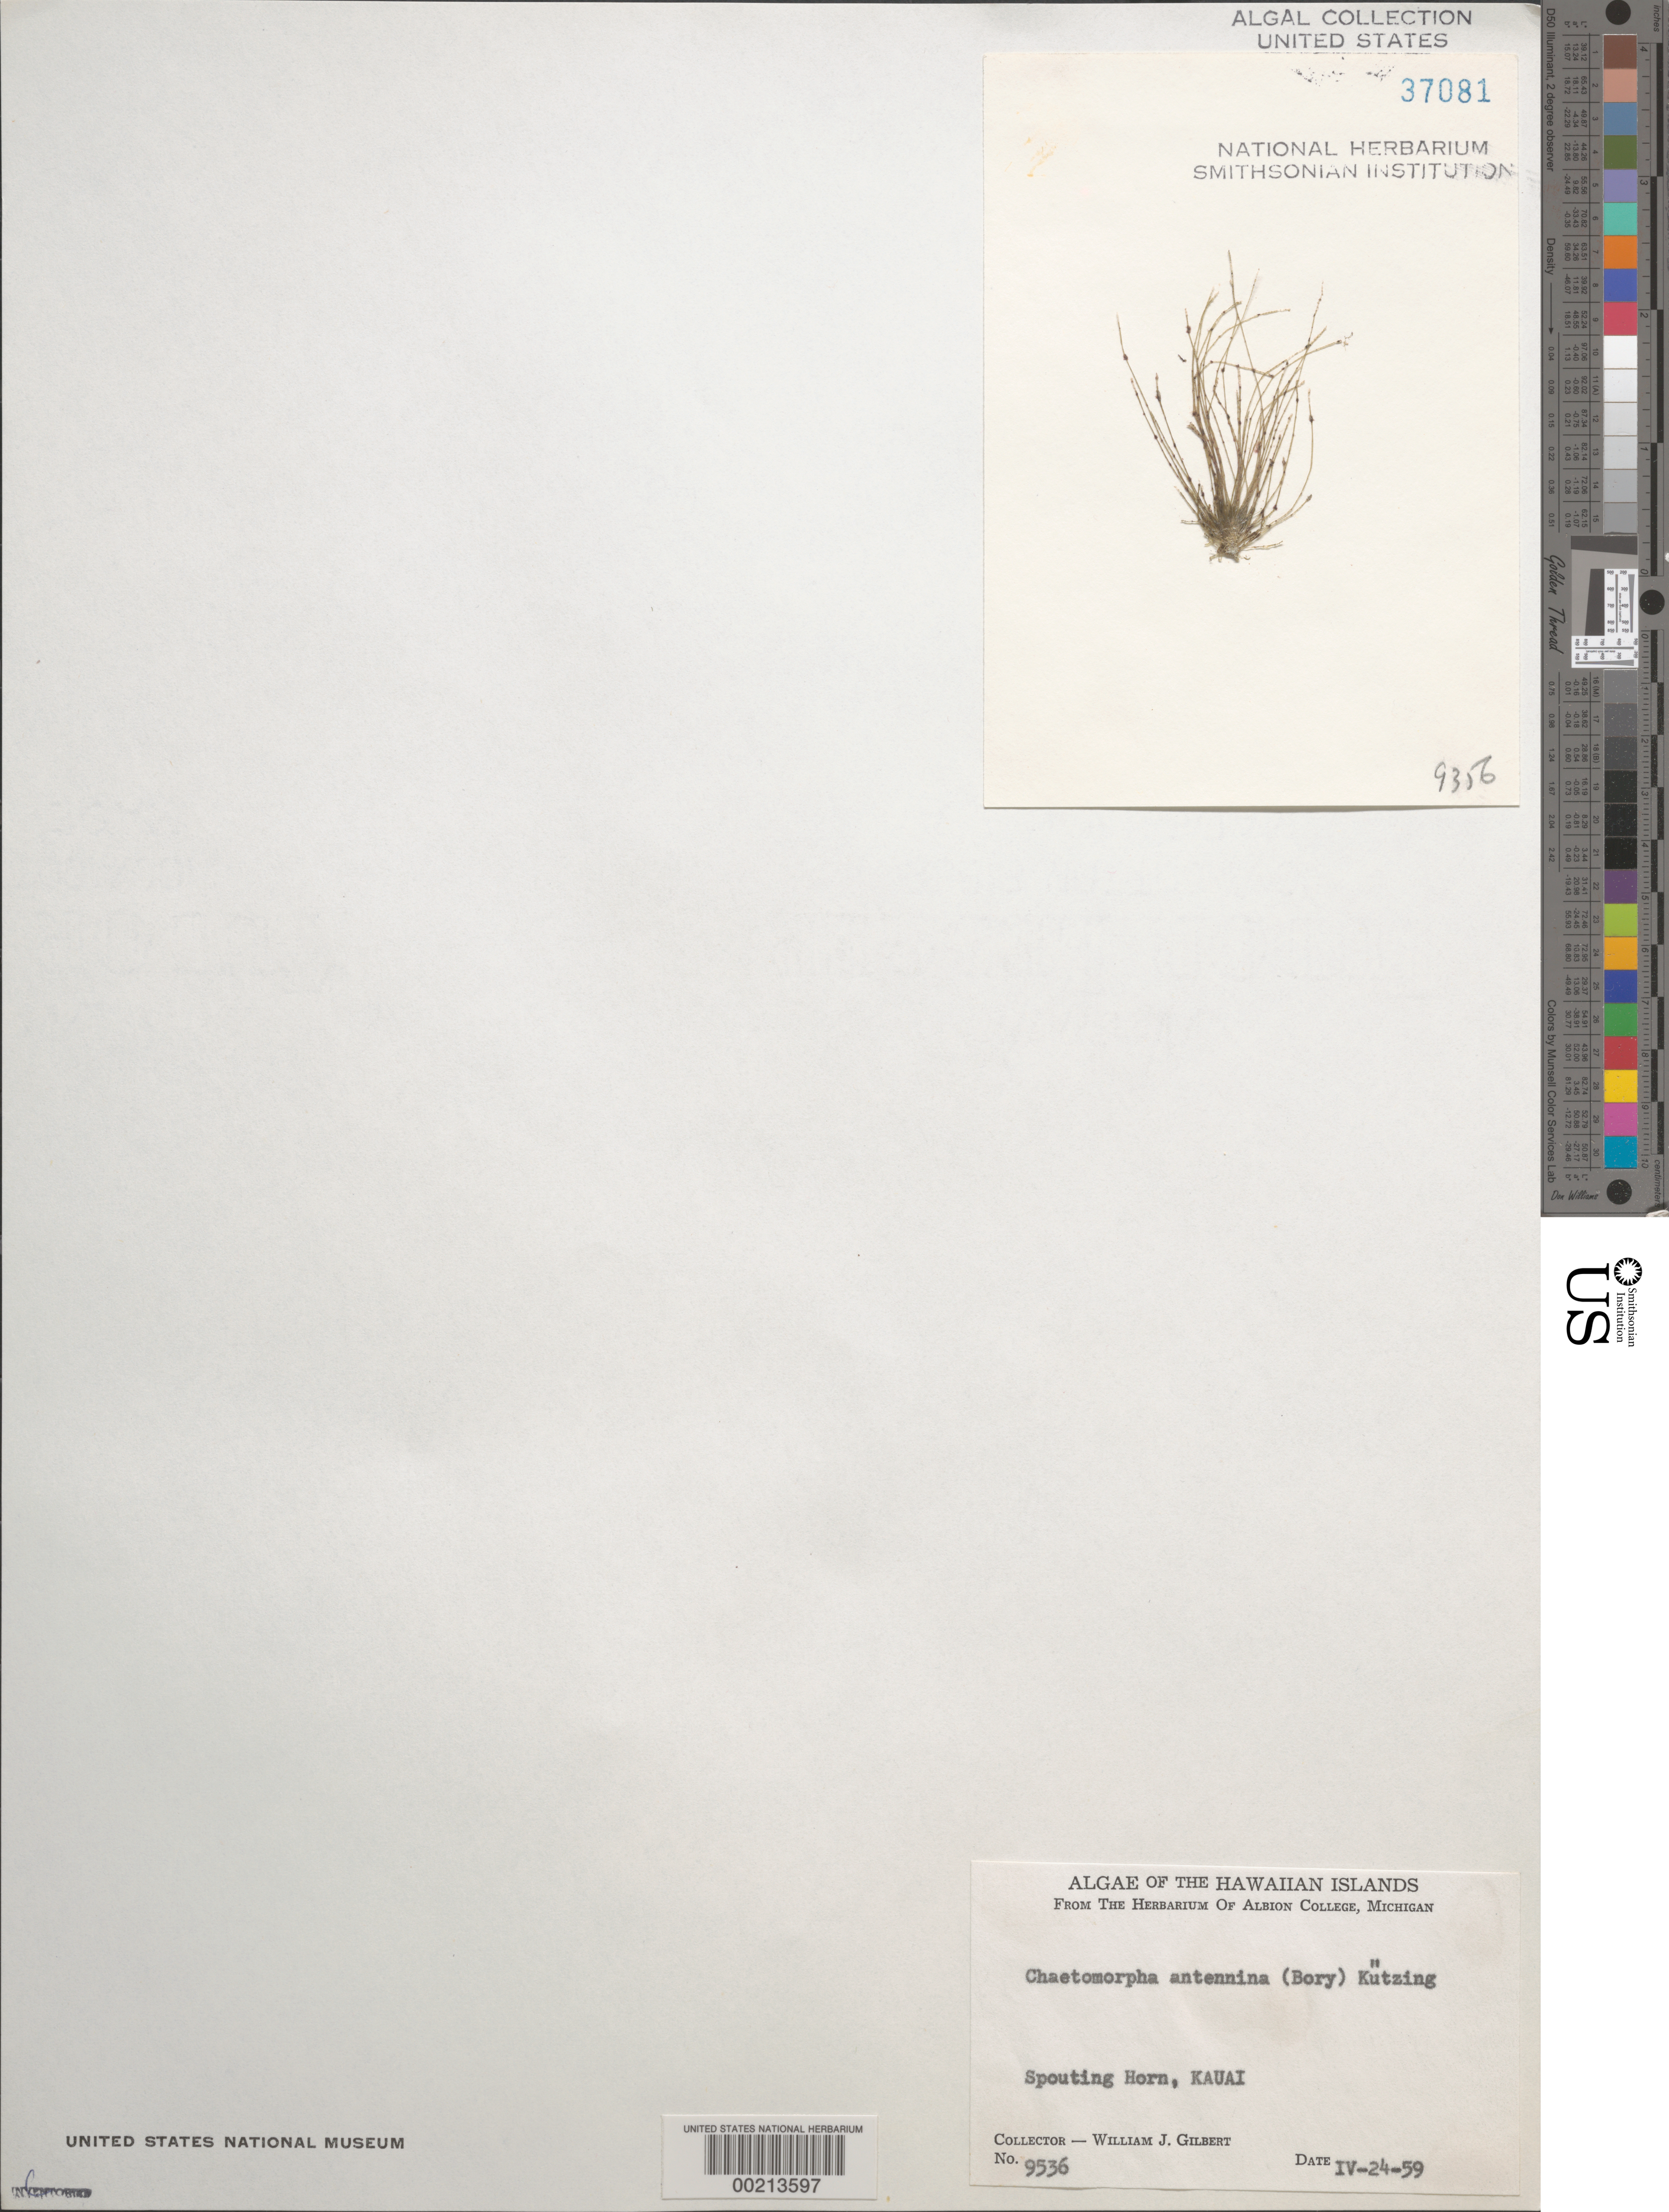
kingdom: Plantae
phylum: Chlorophyta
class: Ulvophyceae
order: Cladophorales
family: Cladophoraceae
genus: Chaetomorpha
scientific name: Chaetomorpha antennina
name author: (Bory) Kütz.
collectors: W. J. Gilbert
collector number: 9536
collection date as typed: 24 Apr 1959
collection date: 1959-04-24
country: United States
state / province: Hawaii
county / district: Kauai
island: Kaua'i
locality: Spouting Horn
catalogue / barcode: US 37081